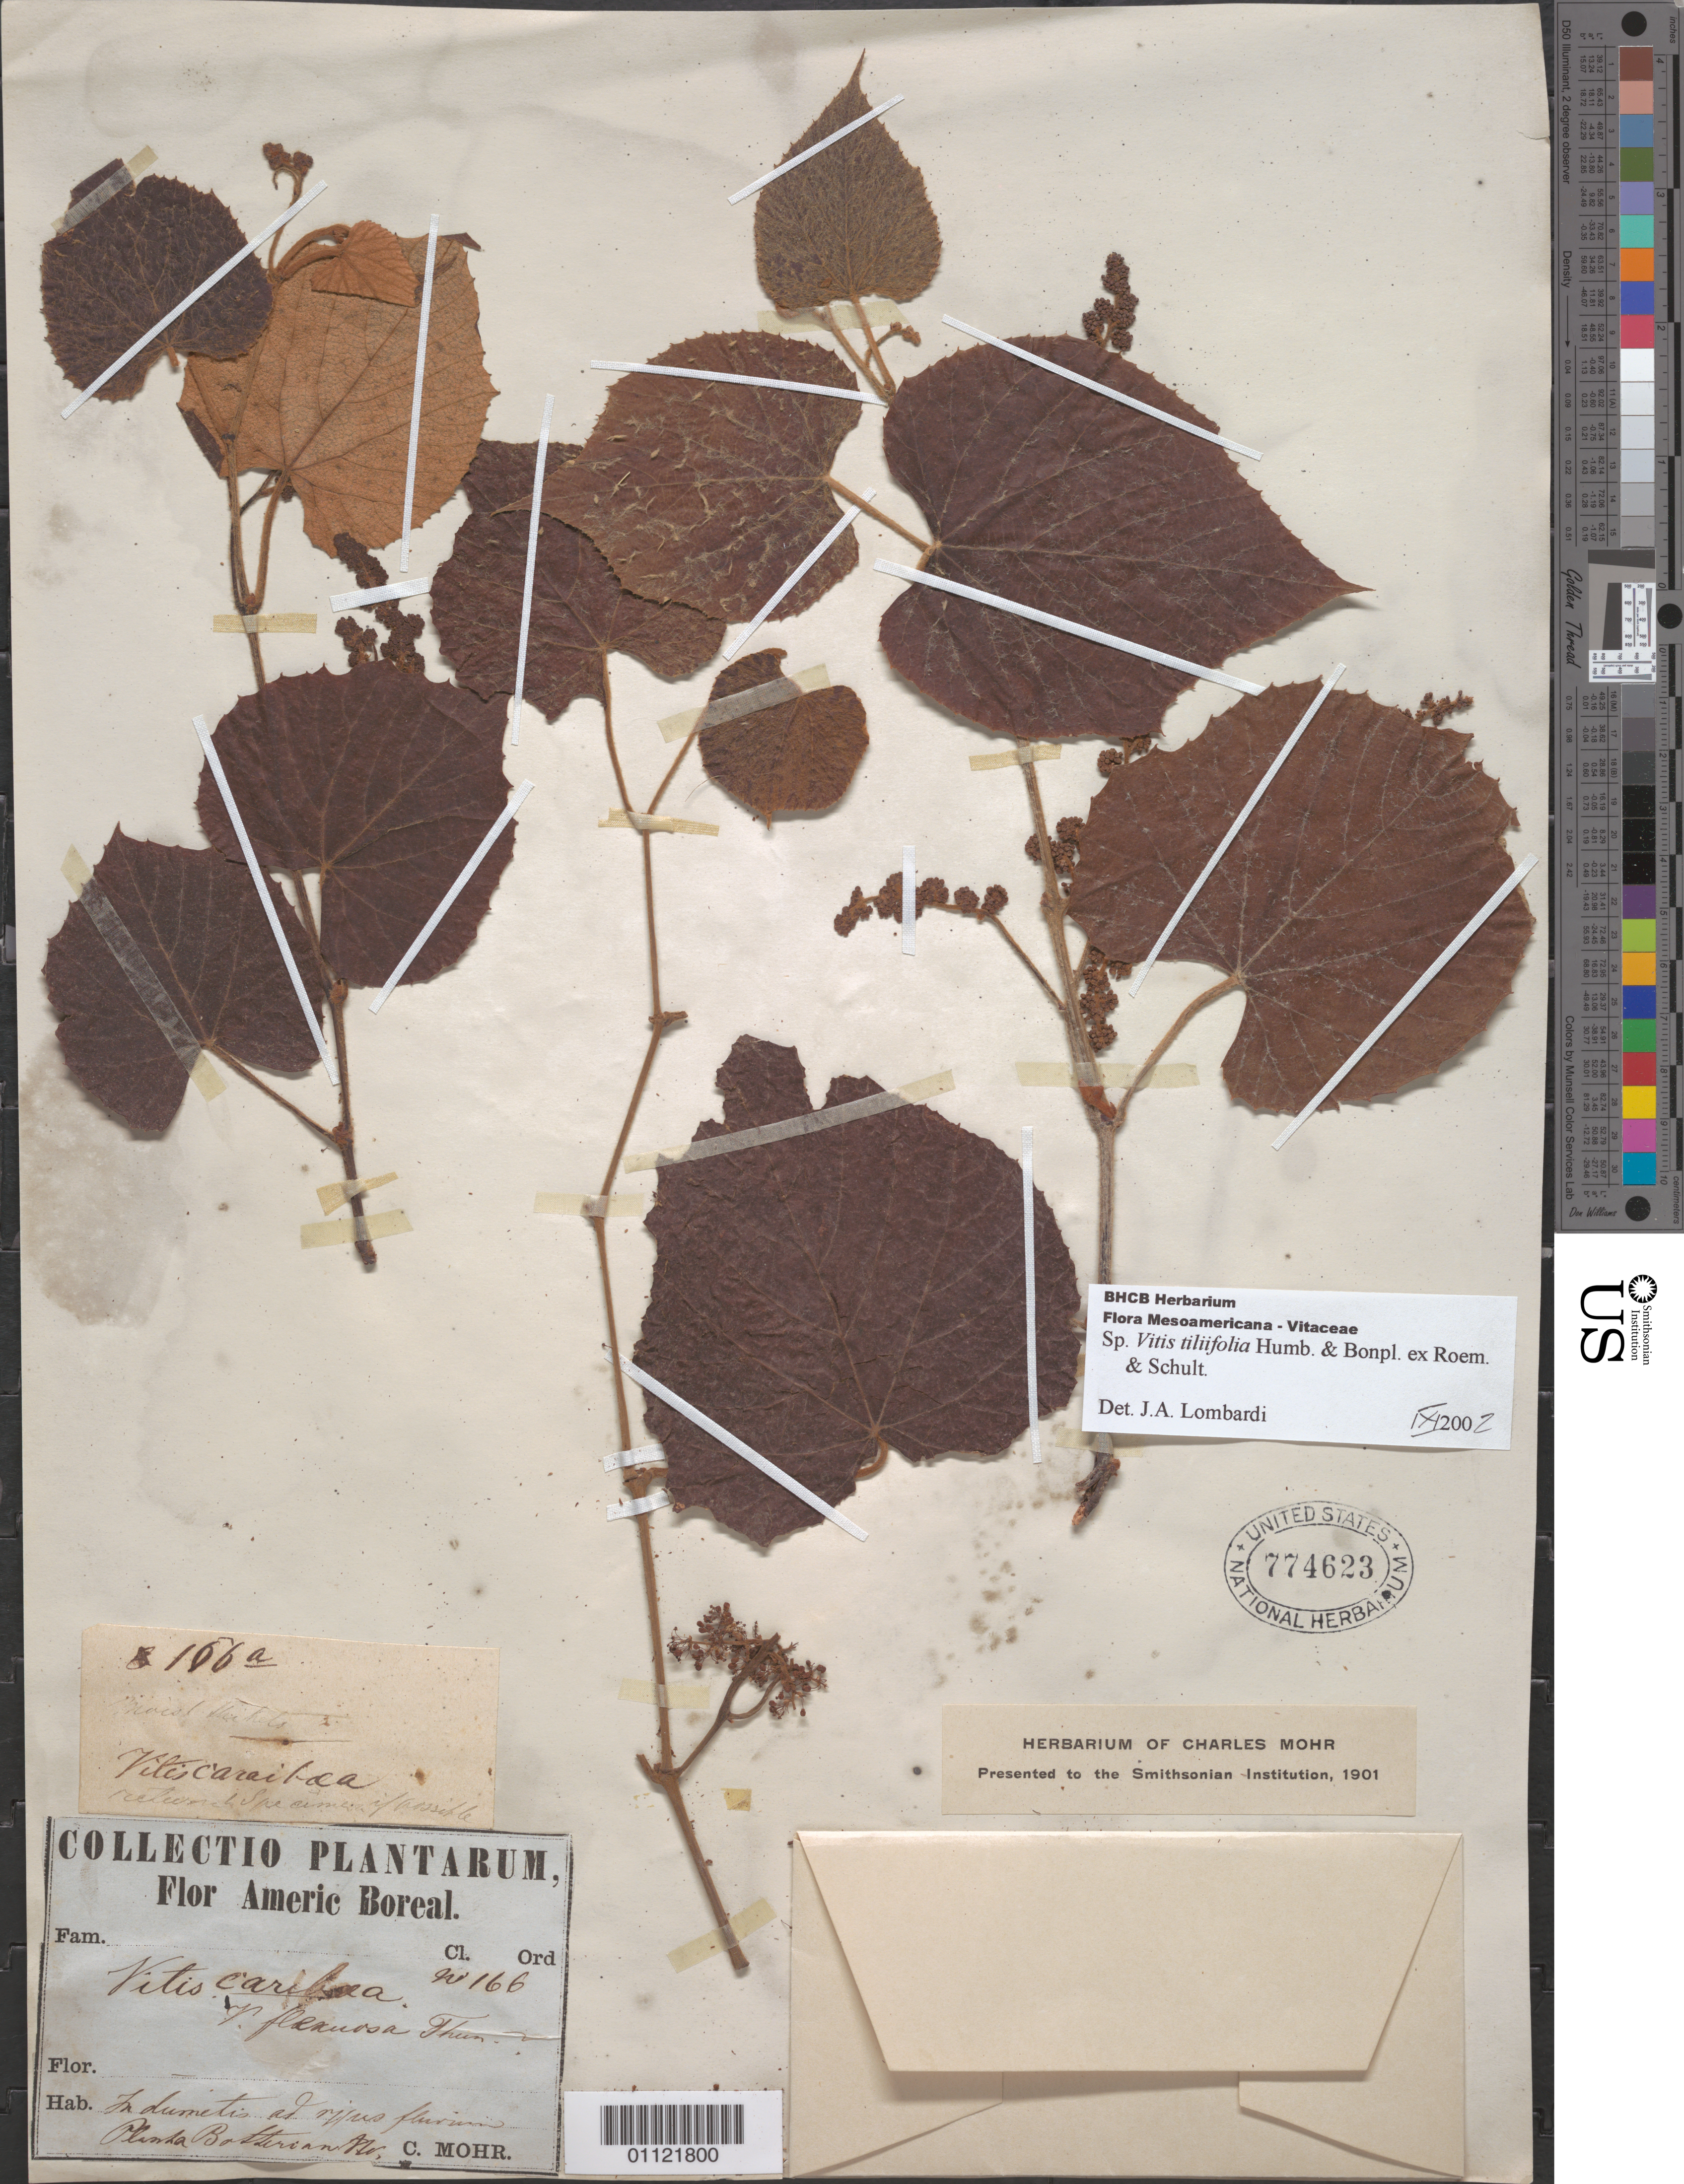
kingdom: Plantae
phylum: Tracheophyta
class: Magnoliopsida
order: Vitales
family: Vitaceae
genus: Vitis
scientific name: Vitis tiliifolia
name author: Humb. & Bonpl. ex Schult.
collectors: C. T. Mohr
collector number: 166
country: Mexico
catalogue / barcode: US 774623